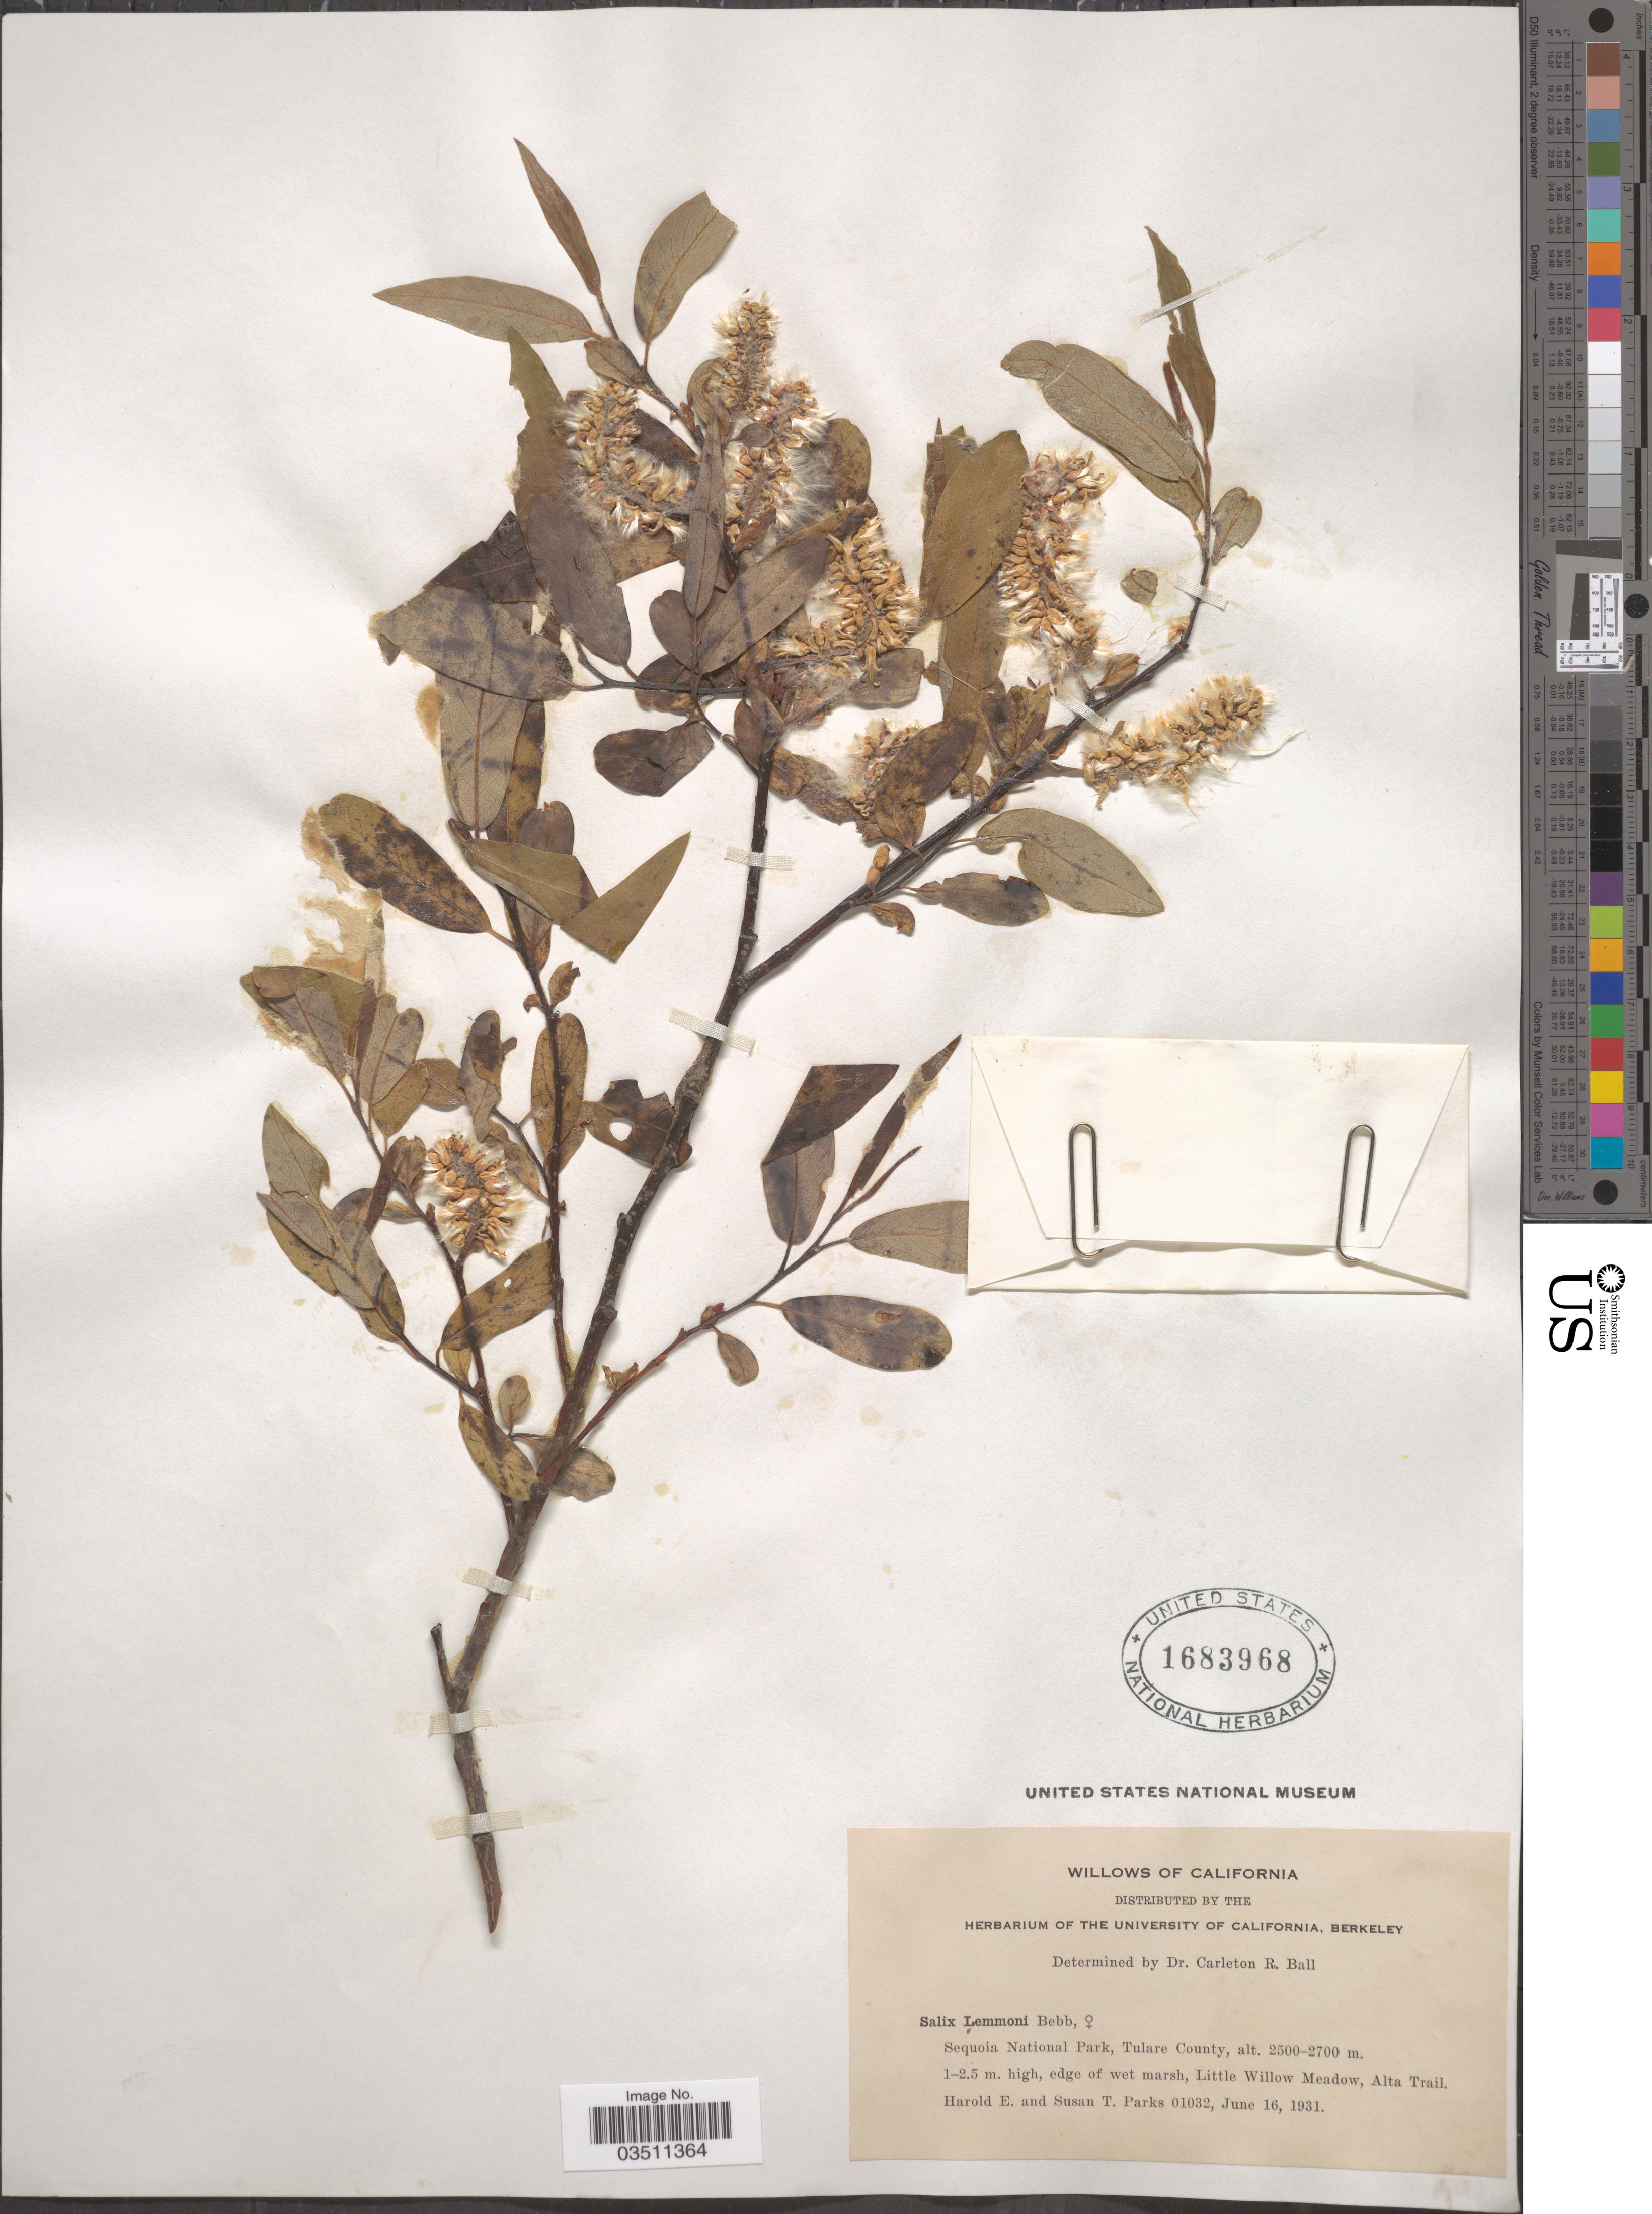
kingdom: Plantae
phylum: Tracheophyta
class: Magnoliopsida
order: Malpighiales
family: Salicaceae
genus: Salix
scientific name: Salix lemmonii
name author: Bebb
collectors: H. E. Parks & S. Parks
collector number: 01032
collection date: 1931-06-16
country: United States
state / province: California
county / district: Tulare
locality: Sequoia National Park, Tulare County, high, edge of wet marsh, Little Willow Meadow, Alta Trail.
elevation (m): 2500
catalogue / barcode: US 1683968